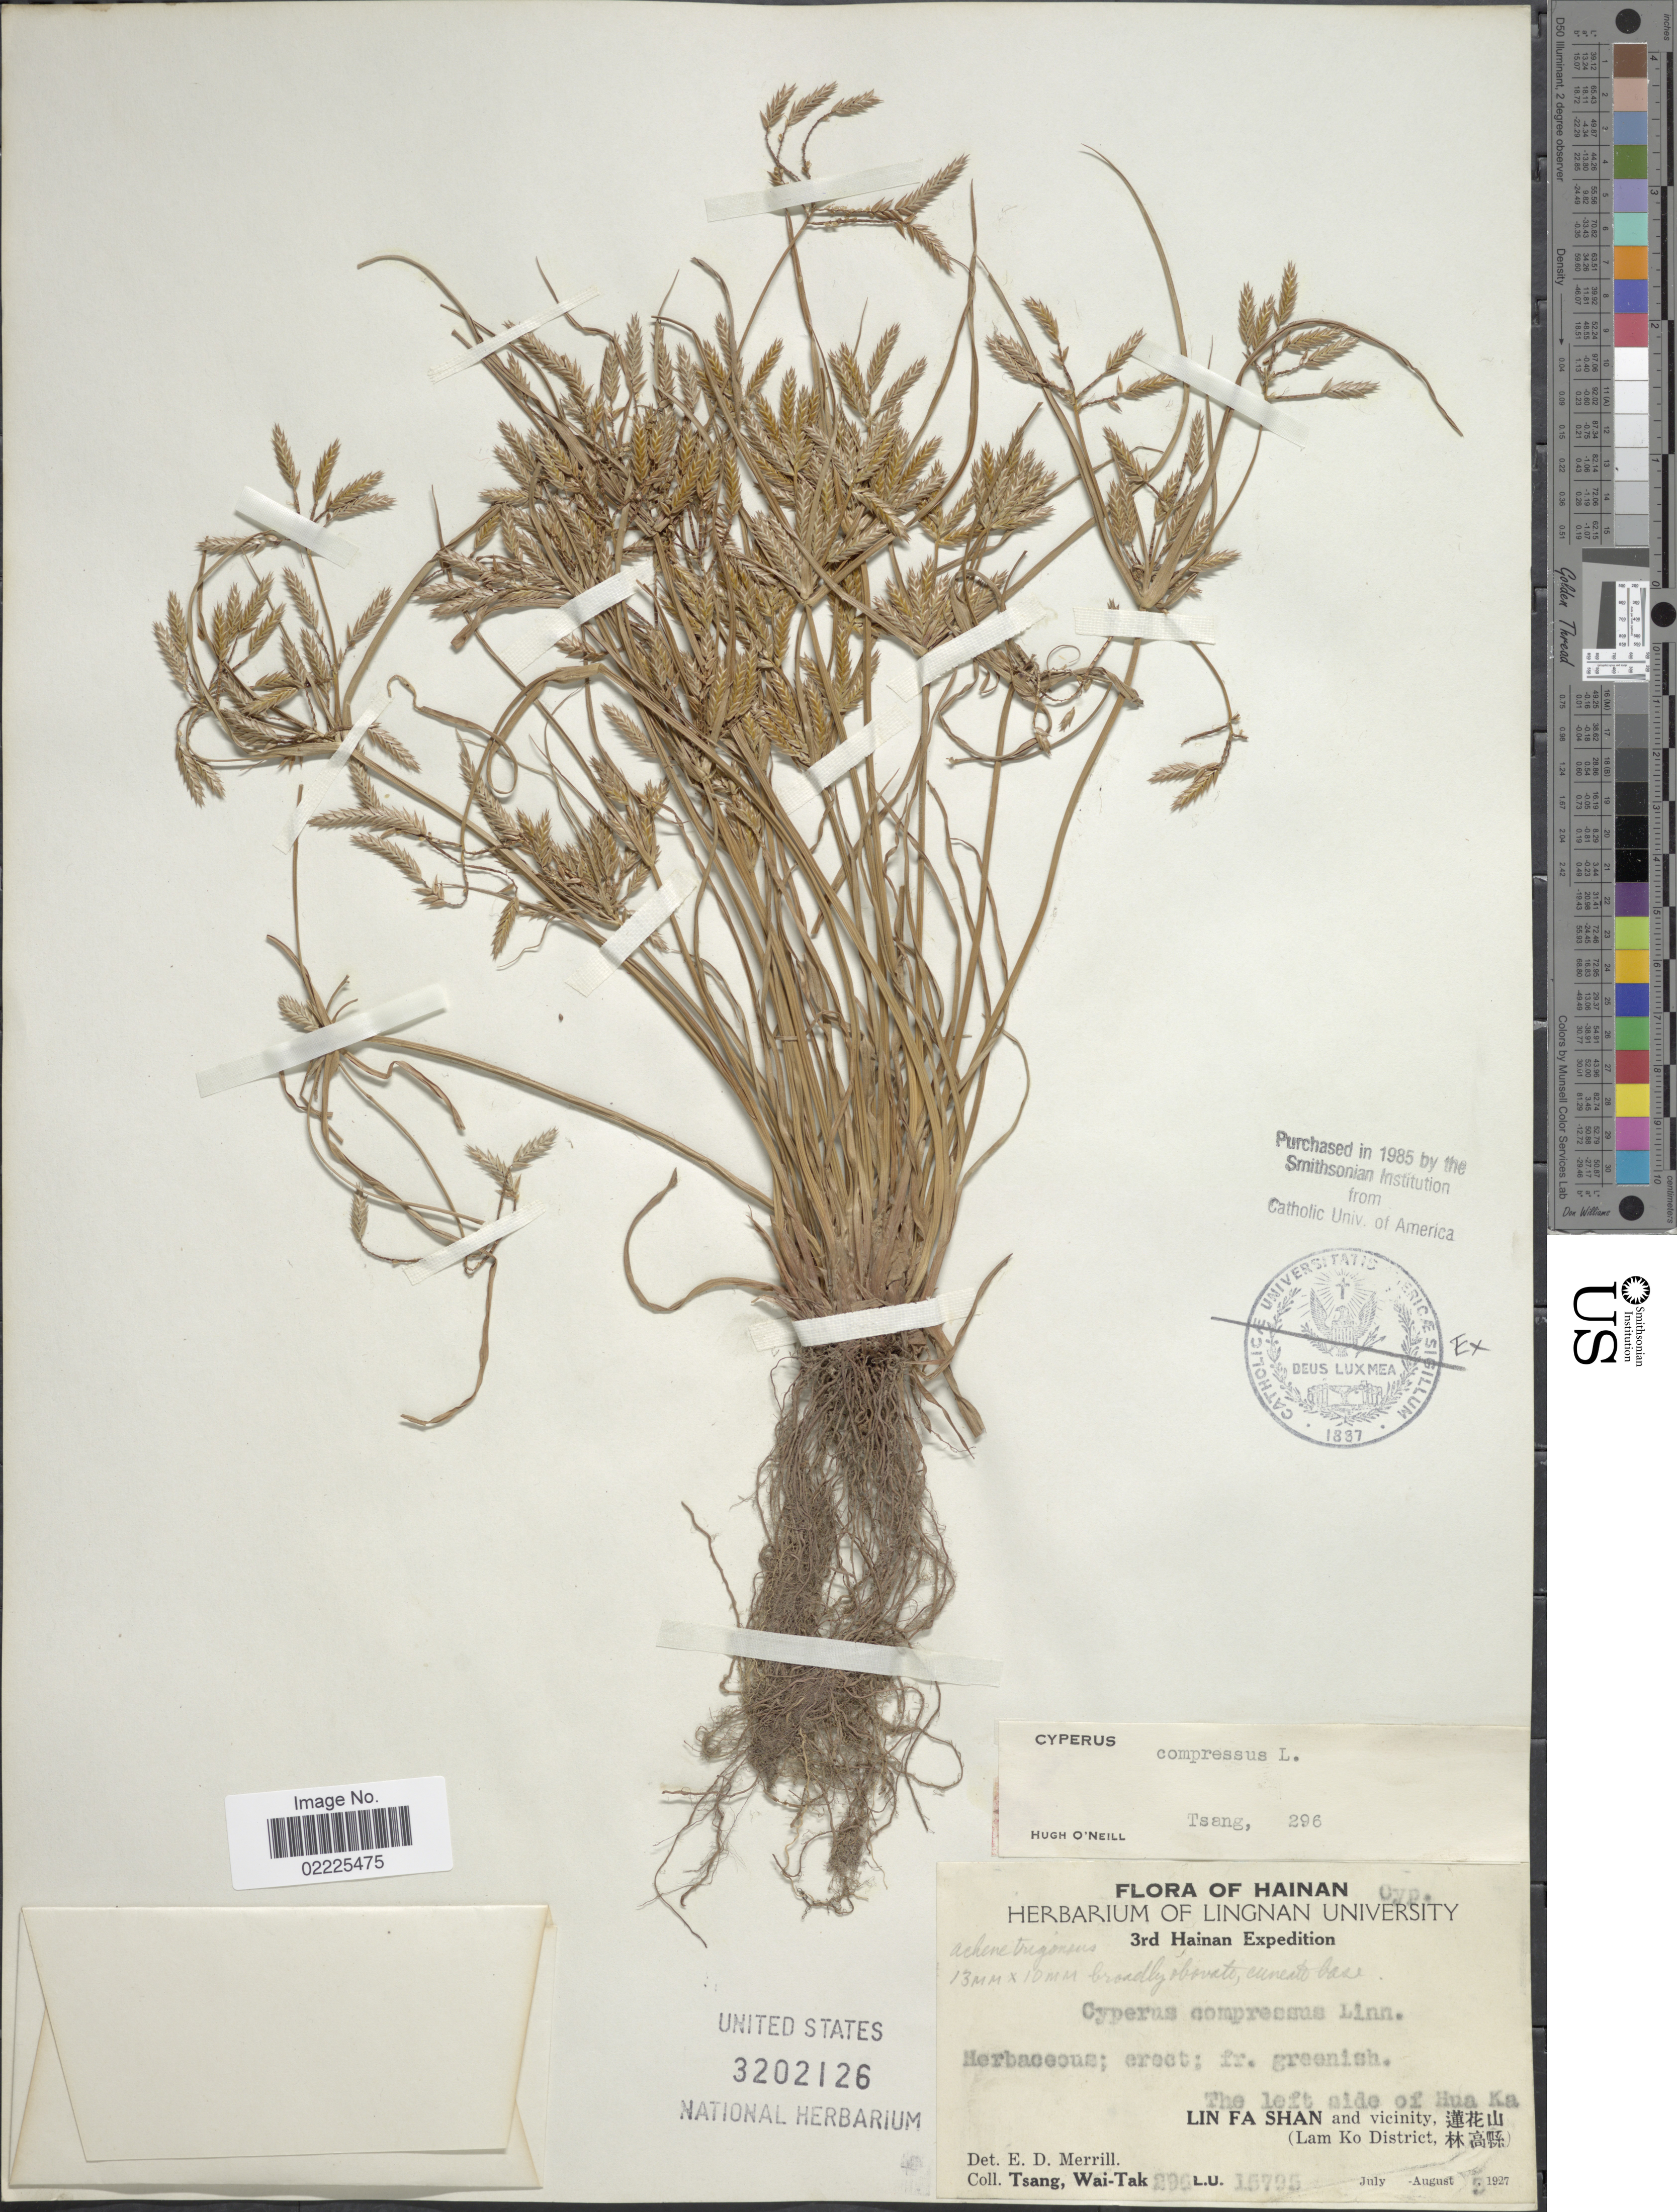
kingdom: Plantae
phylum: Tracheophyta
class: Liliopsida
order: Poales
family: Cyperaceae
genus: Cyperus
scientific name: Cyperus compressus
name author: L.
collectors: W. T. Tsang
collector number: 296/L.U. 15795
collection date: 1927-07/1927-08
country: China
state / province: Hainan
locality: The left side of Hua Ka, Lin Fa Shan and vicinity, (La Ko District)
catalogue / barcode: US 3202126